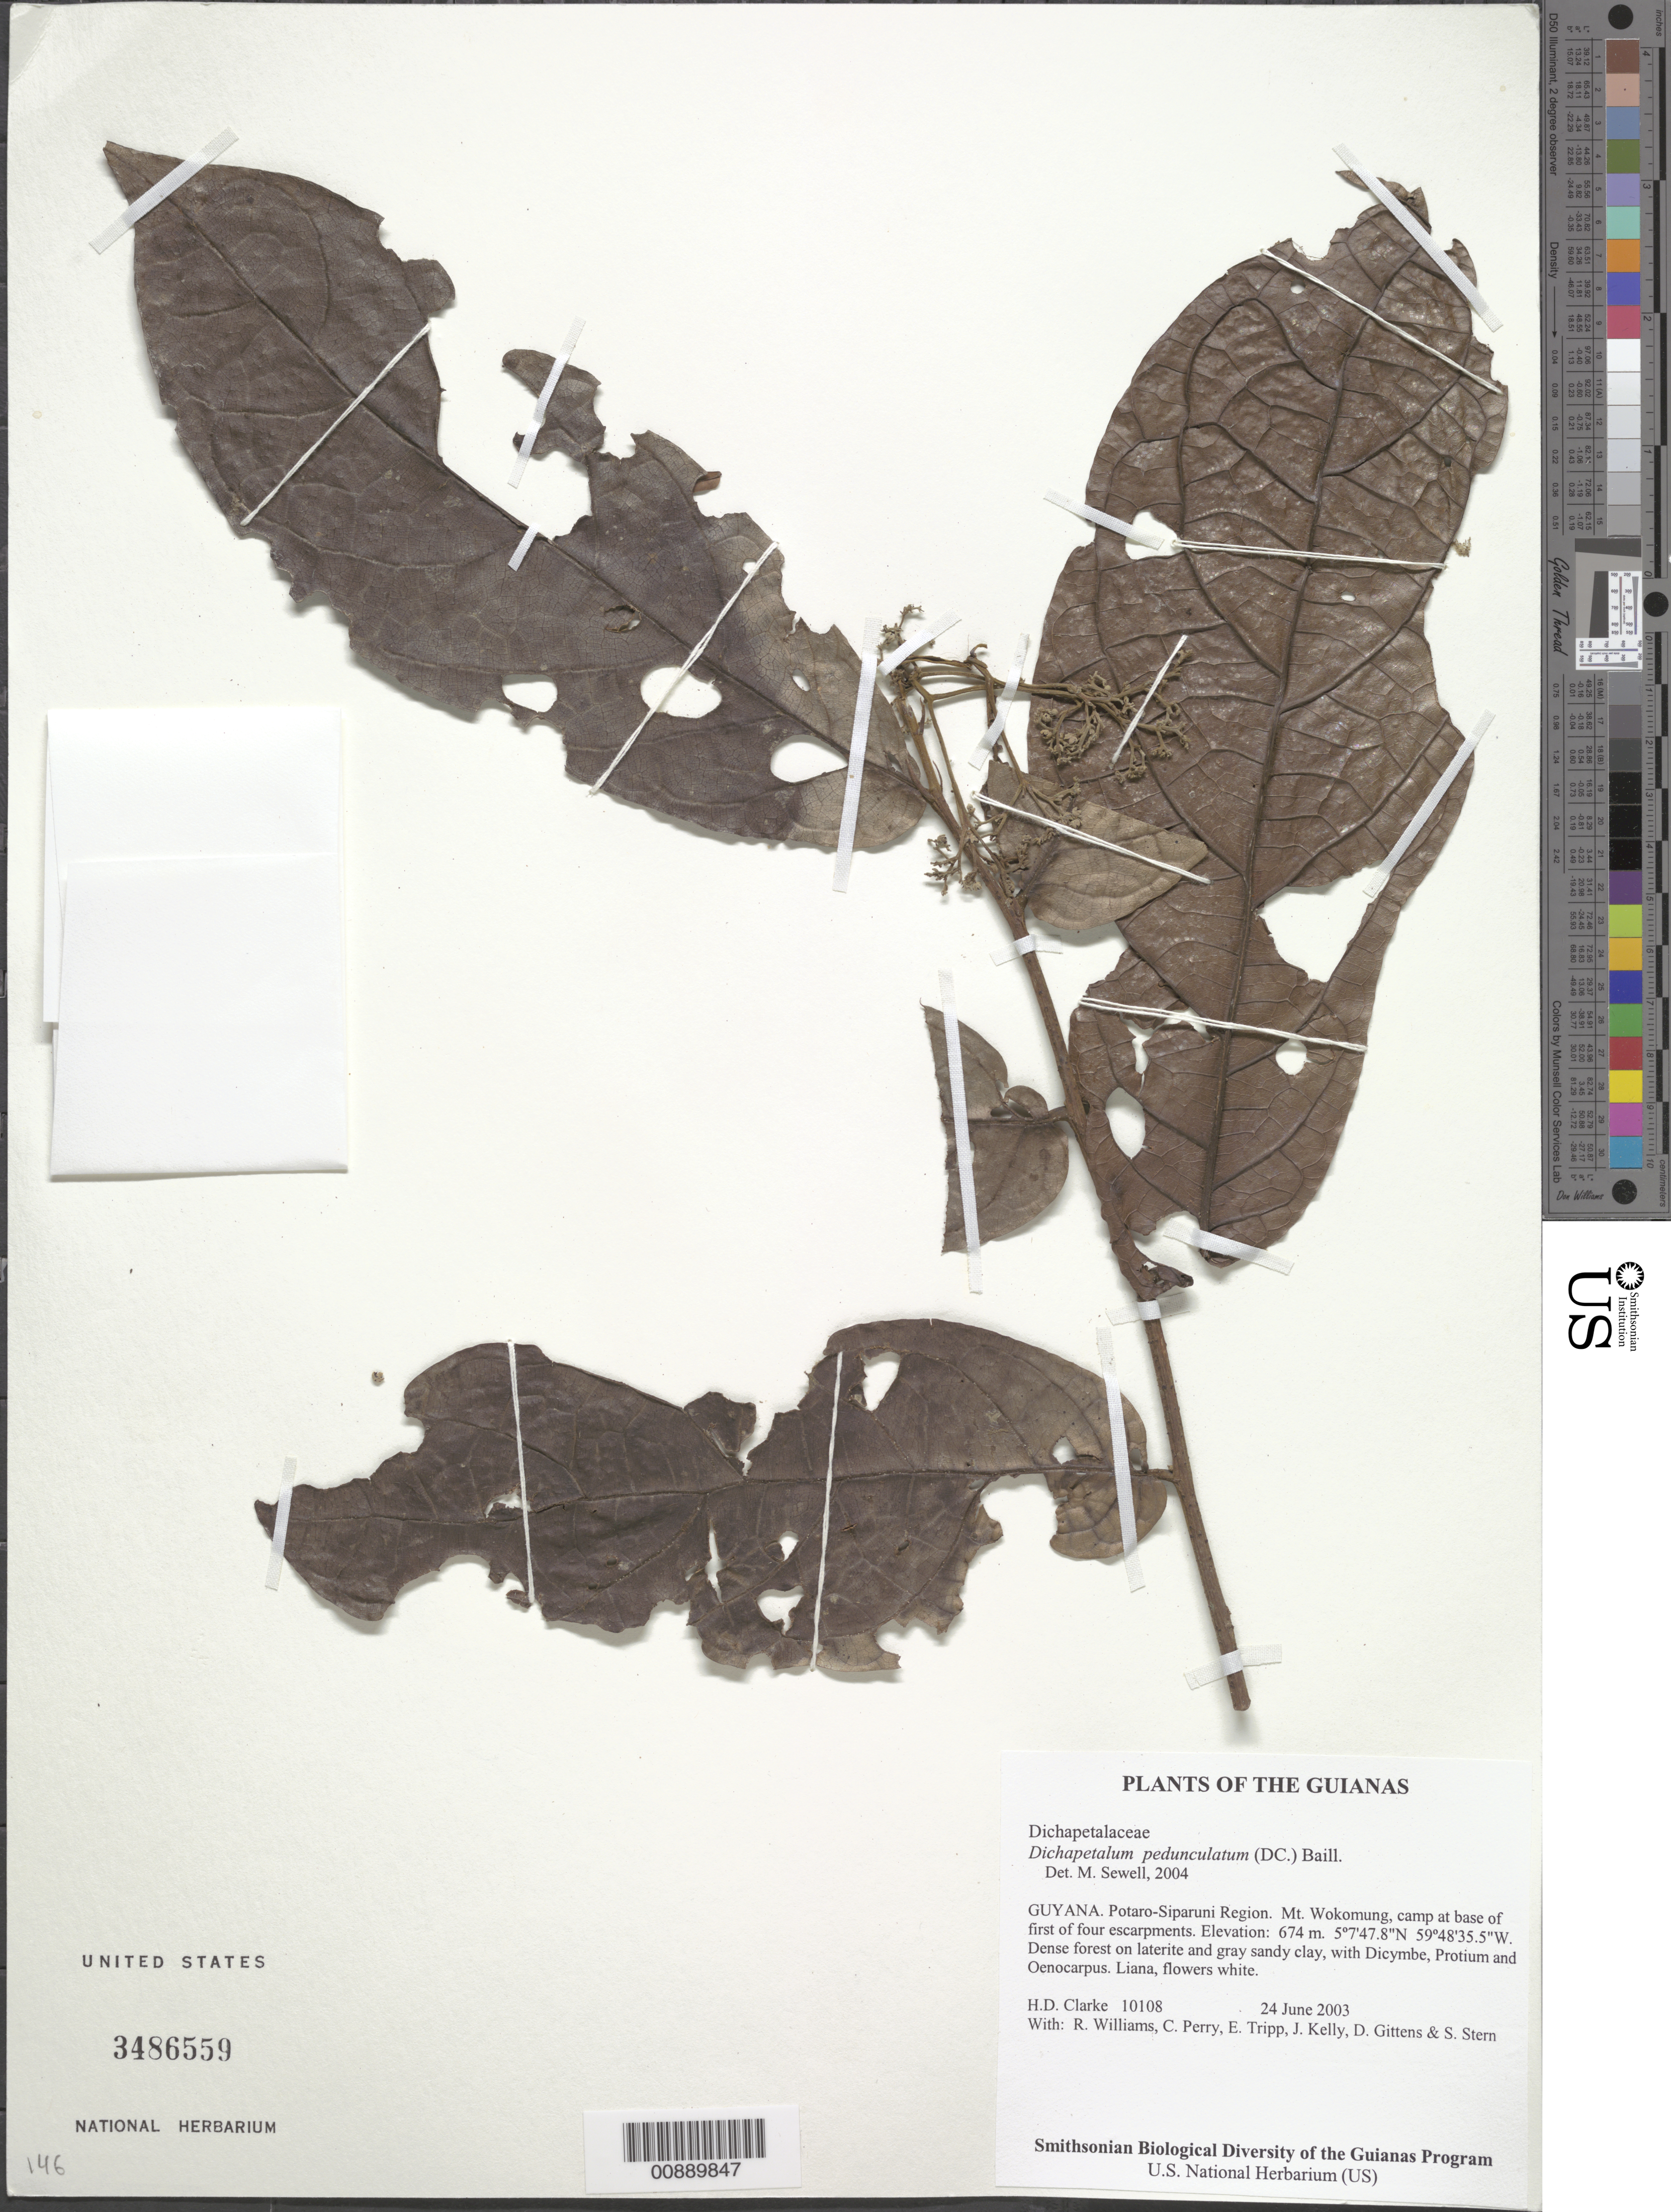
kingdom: Plantae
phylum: Tracheophyta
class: Magnoliopsida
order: Malpighiales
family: Dichapetalaceae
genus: Dichapetalum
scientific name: Dichapetalum pedunculatum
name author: (DC.) Baill.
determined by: Sewell, M.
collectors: H. D. Clarke, R. Williams, C. Perry, E. Tripp, J. Kelly, D. Gittens & S. R. Stern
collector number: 10108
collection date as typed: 24 June 2003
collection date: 2003-06-24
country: Guyana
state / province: Potaro-Siparuni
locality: Mt. Wokomung, camp at base of first of four escarpments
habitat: Dense forest on laterite and gray sandy clay, with Dicymbe, Protium and Oenocarpus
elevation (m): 674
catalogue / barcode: US 3486559